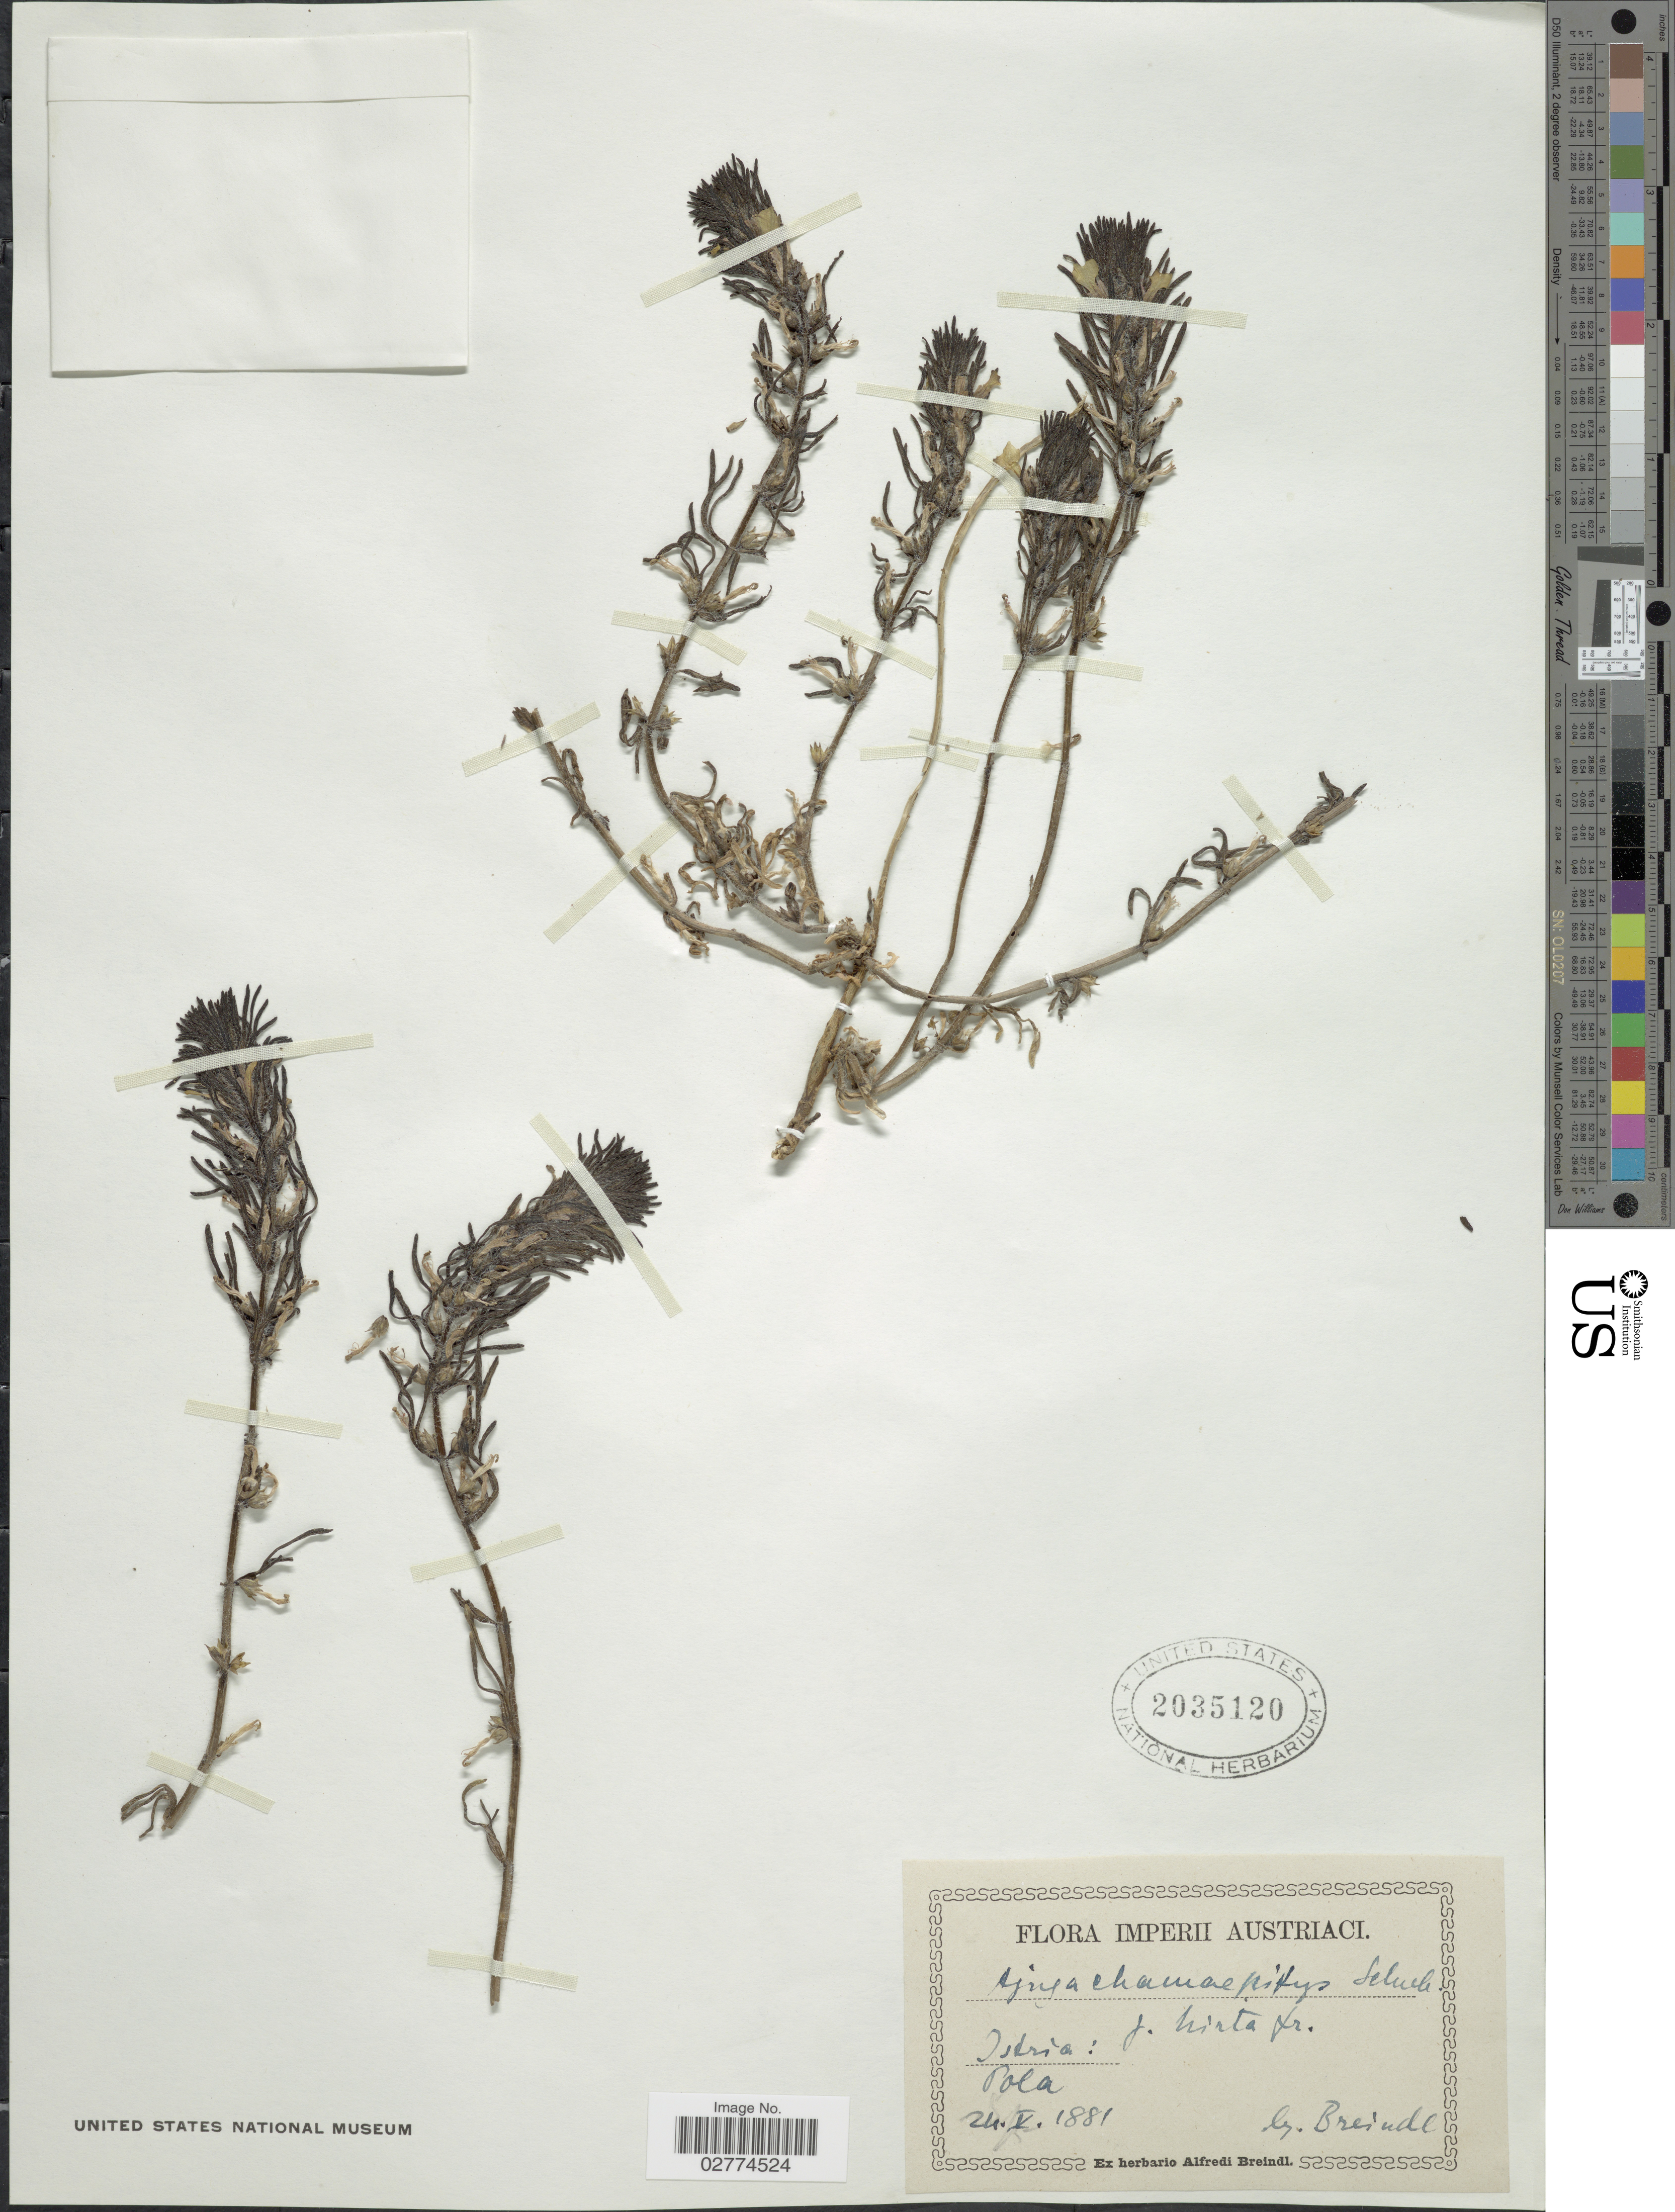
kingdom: Plantae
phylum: Tracheophyta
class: Magnoliopsida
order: Lamiales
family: Lamiaceae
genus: Ajuga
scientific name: Ajuga chamaepitys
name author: (L.) Schreb.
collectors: A. Breindl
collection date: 1881-05-24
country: Croatia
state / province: Istria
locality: Imperii Austriaci. Pola.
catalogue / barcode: US 2035120